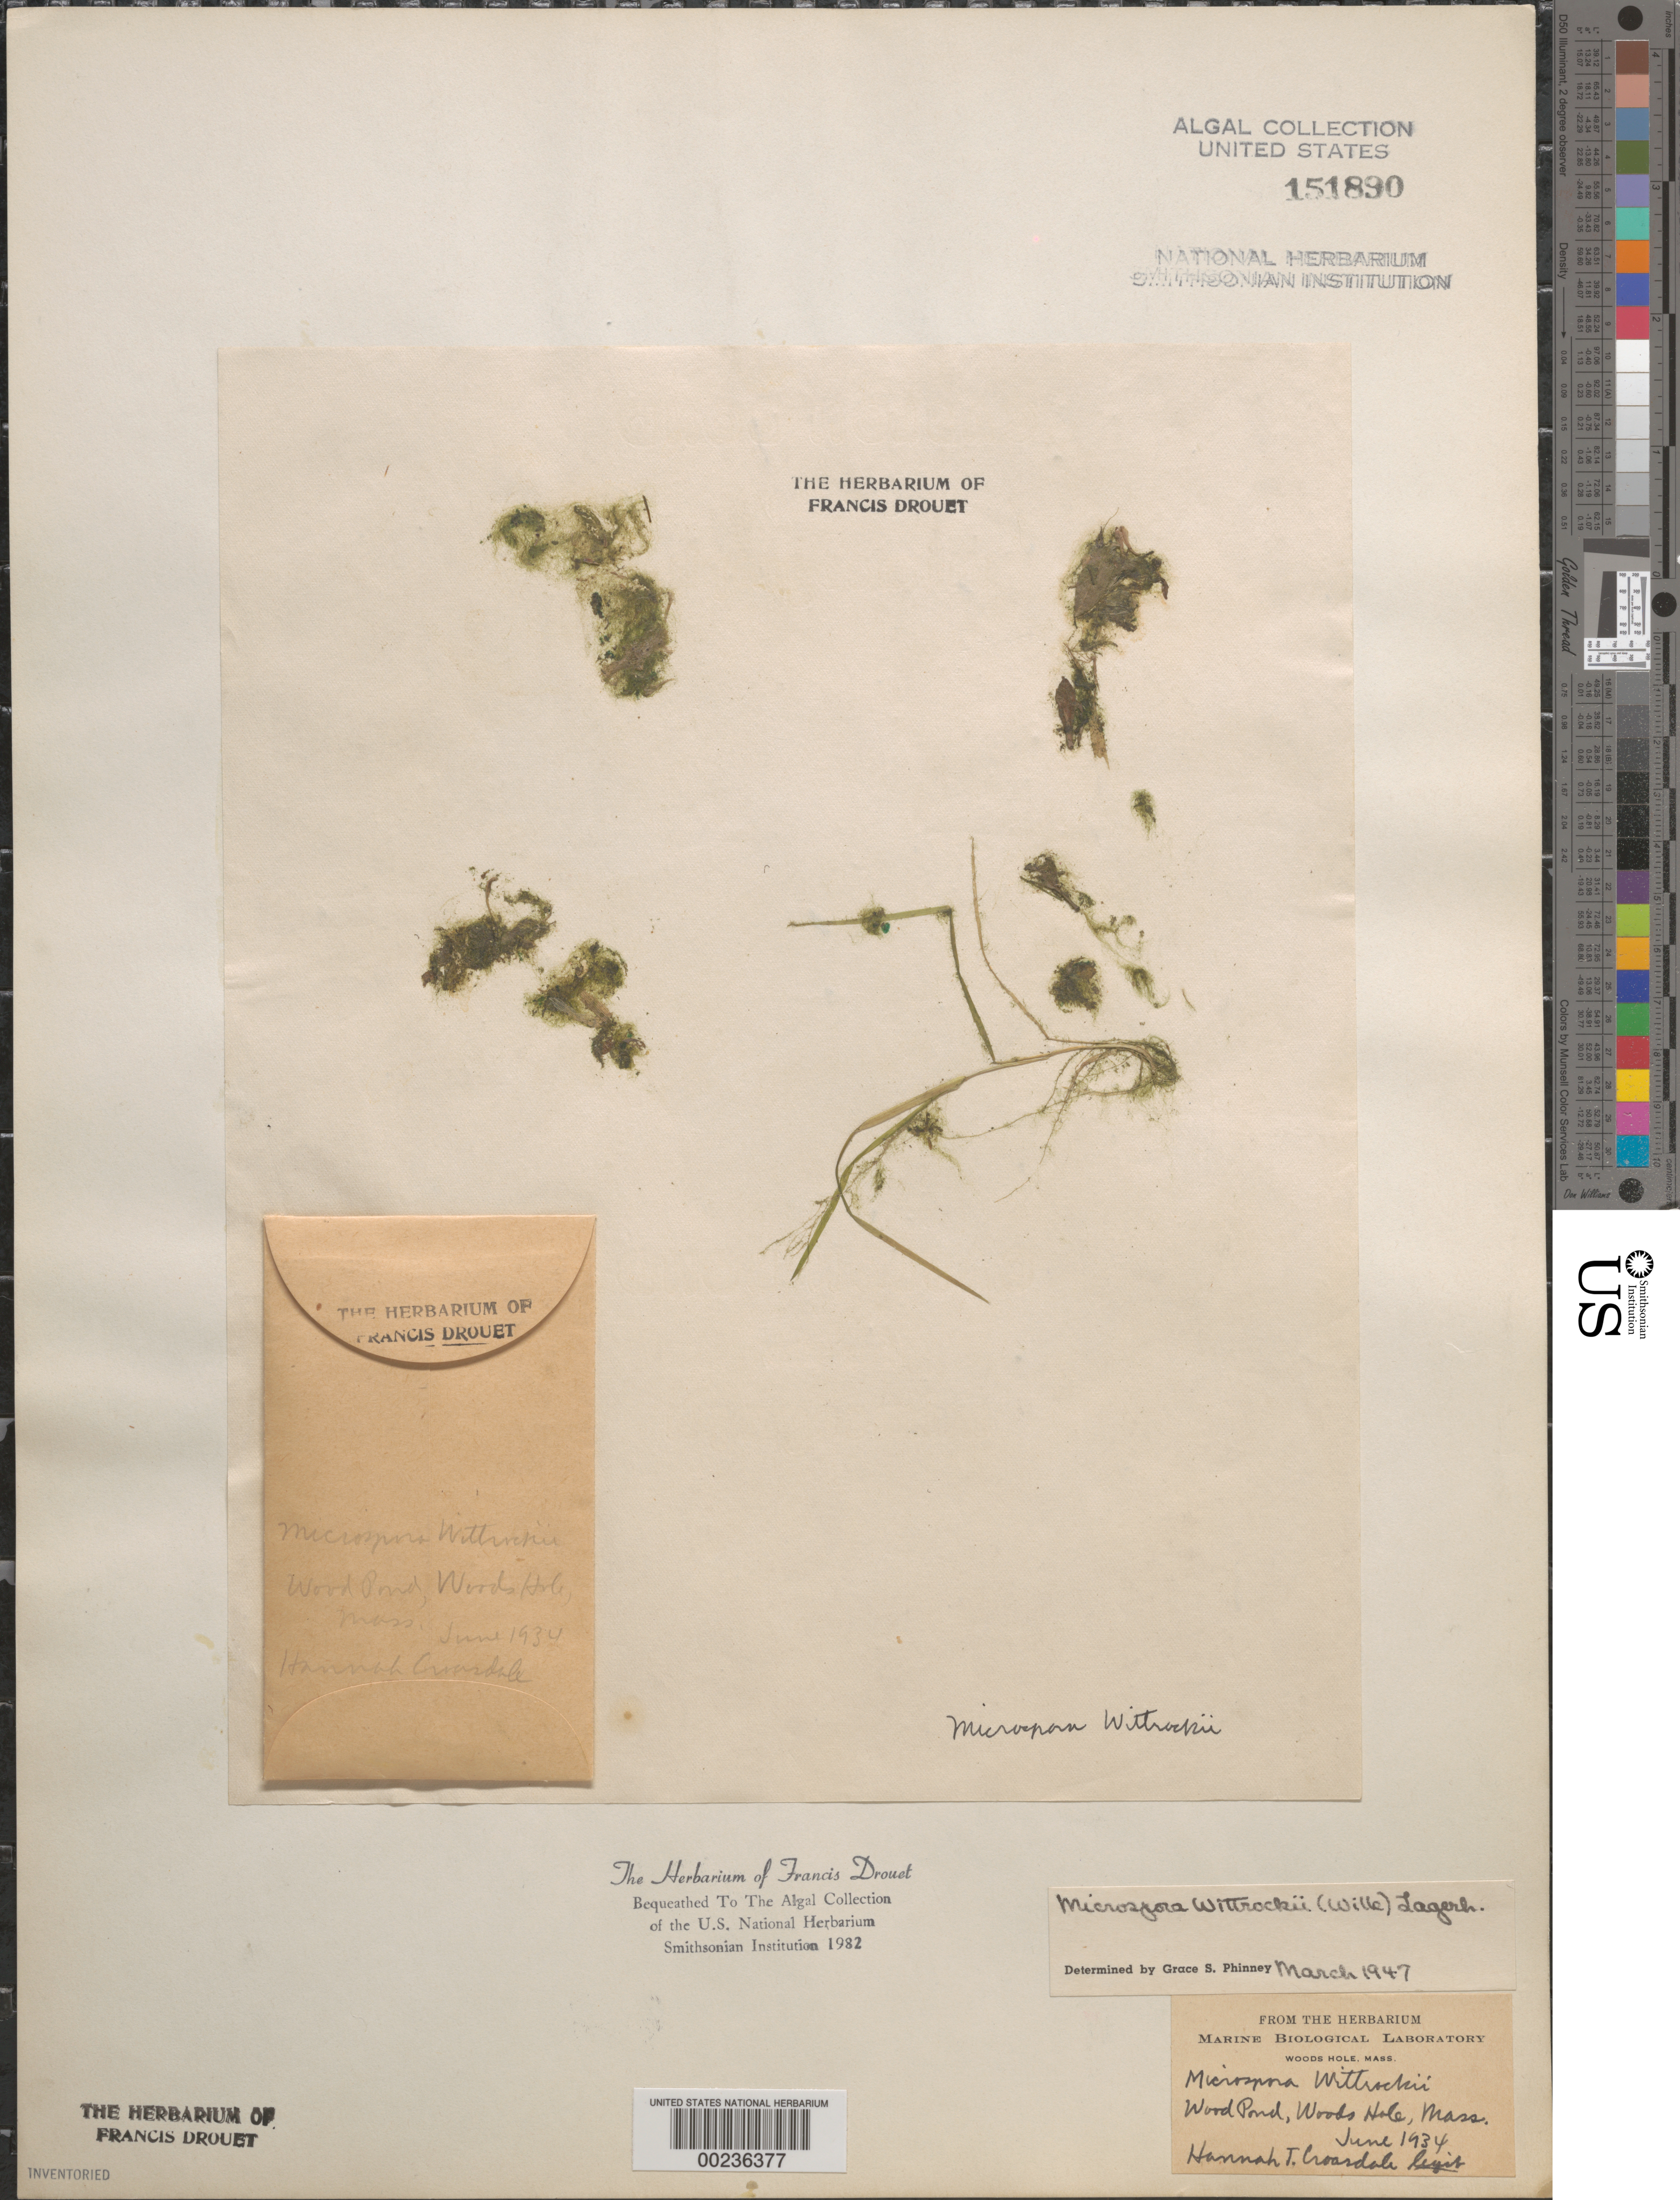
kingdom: Plantae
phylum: Chlorophyta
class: Chlorophyceae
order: Sphaeropleales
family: Microsporaceae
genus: Microspora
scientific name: Microspora wittrockii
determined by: Phinney, G. S.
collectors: H. T. Croasdale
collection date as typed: Jun 1934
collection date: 1934-06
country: United States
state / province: Massachusetts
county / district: Barnstable County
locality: Woods Hole, Wood Pond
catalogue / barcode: US 151890